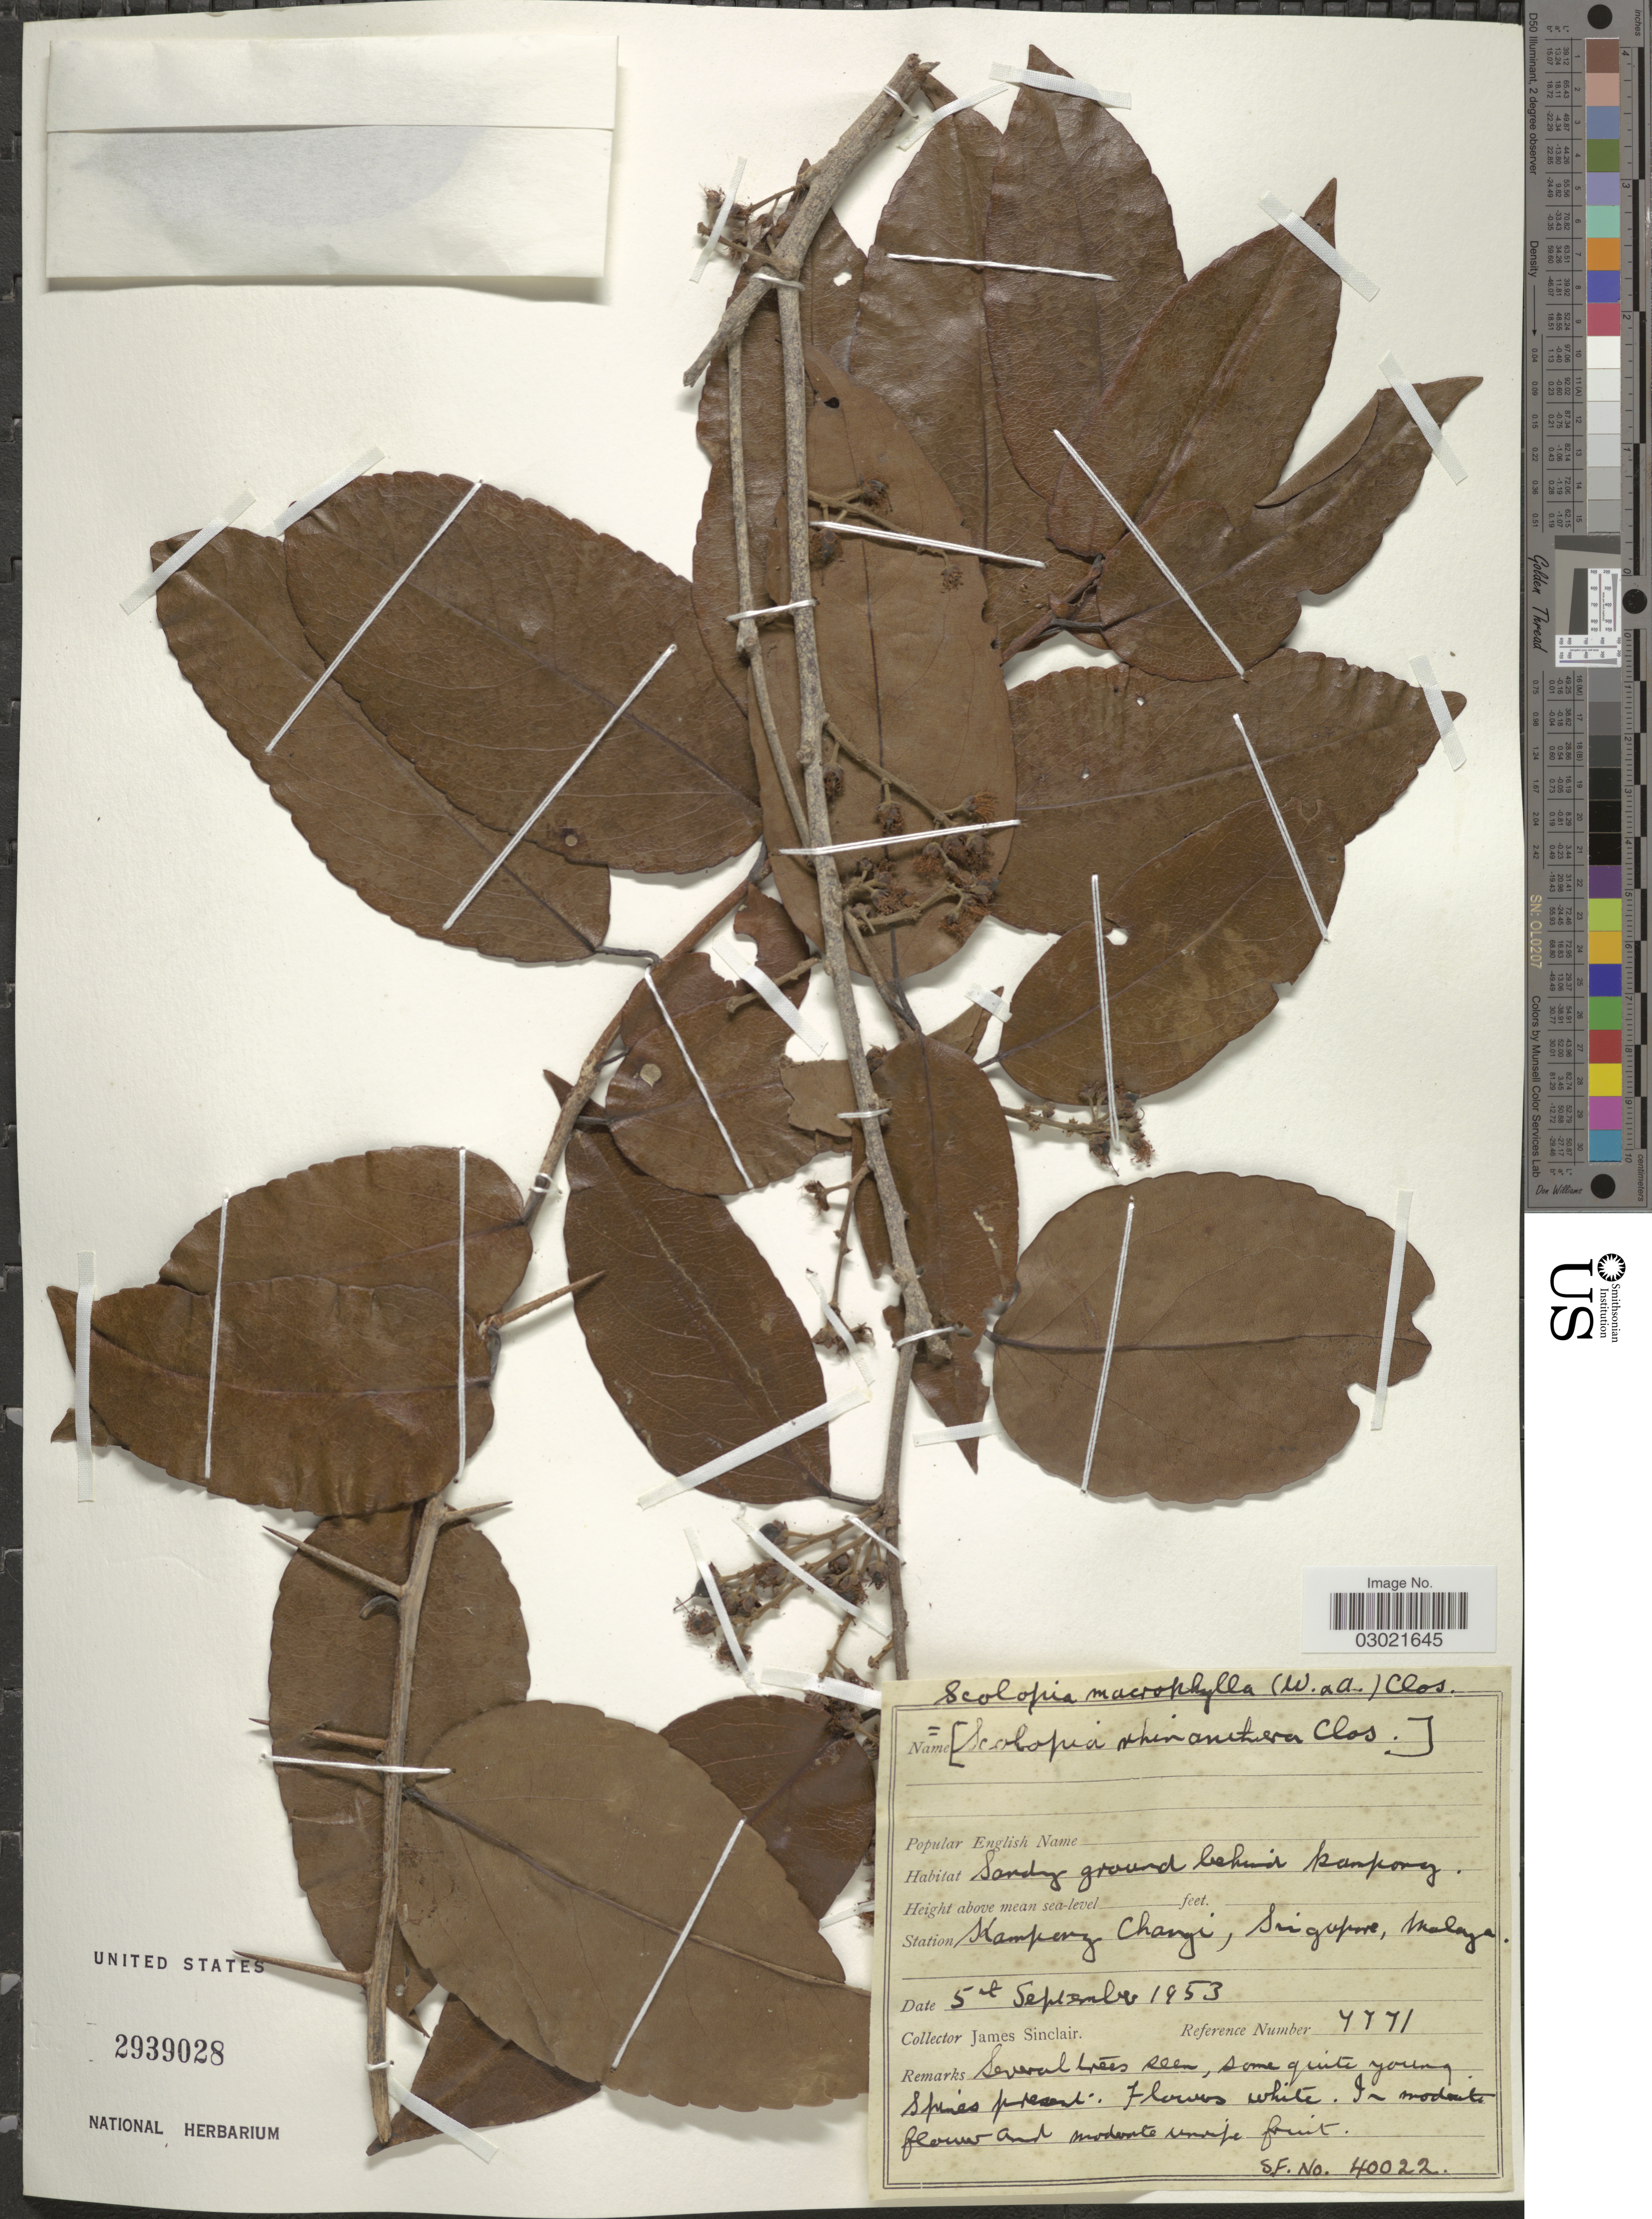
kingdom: Plantae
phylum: Tracheophyta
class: Magnoliopsida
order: Malpighiales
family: Salicaceae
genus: Scolopia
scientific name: Scolopia macrophylla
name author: (Wight & Arn.) Clos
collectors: J. Sinclair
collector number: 4771*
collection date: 1953-09-05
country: Singapore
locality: Station Kampong Chanyi, Singapore, Malaya.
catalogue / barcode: US 2939028